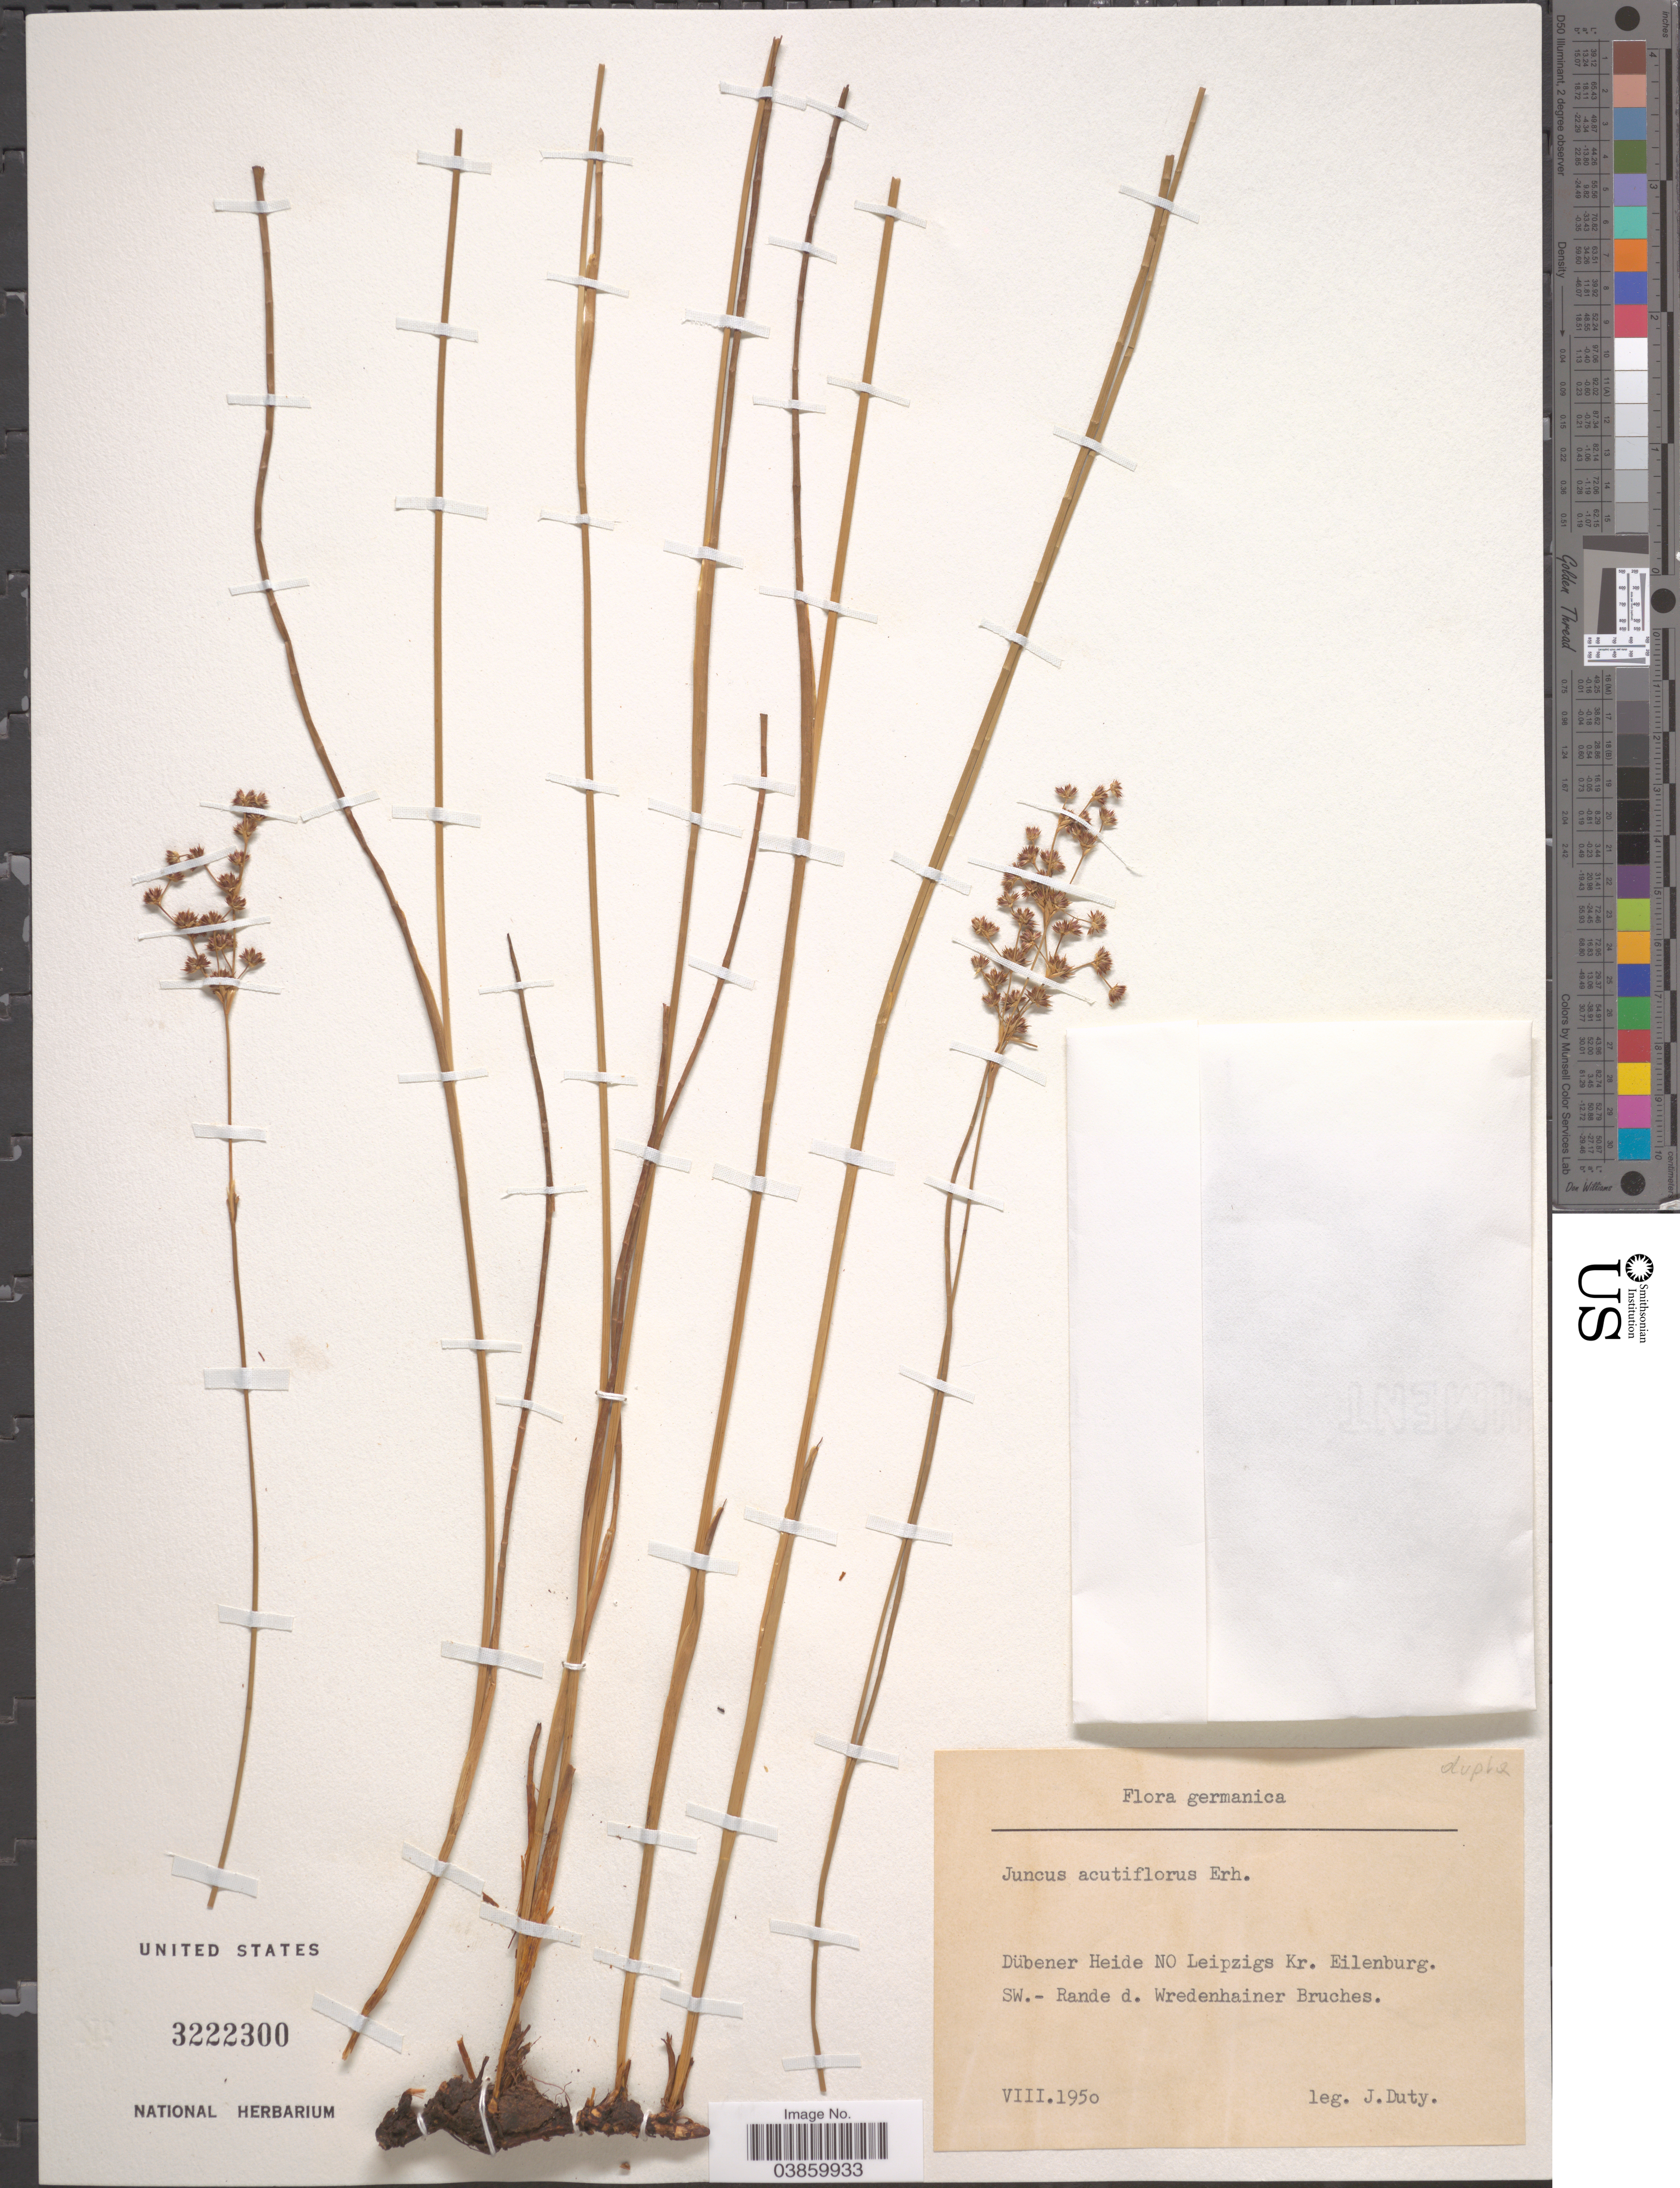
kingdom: Plantae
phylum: Tracheophyta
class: Liliopsida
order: Poales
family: Juncaceae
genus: Juncus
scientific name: Juncus acutiflorus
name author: Ehrh. ex Hoffm.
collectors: J. Duty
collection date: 1950-08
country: Germany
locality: Dübener Heide NO Leipzigs Kr. Eilenburg. SW.- Rande d. Wredenhainer Bruches.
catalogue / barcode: US 3222300